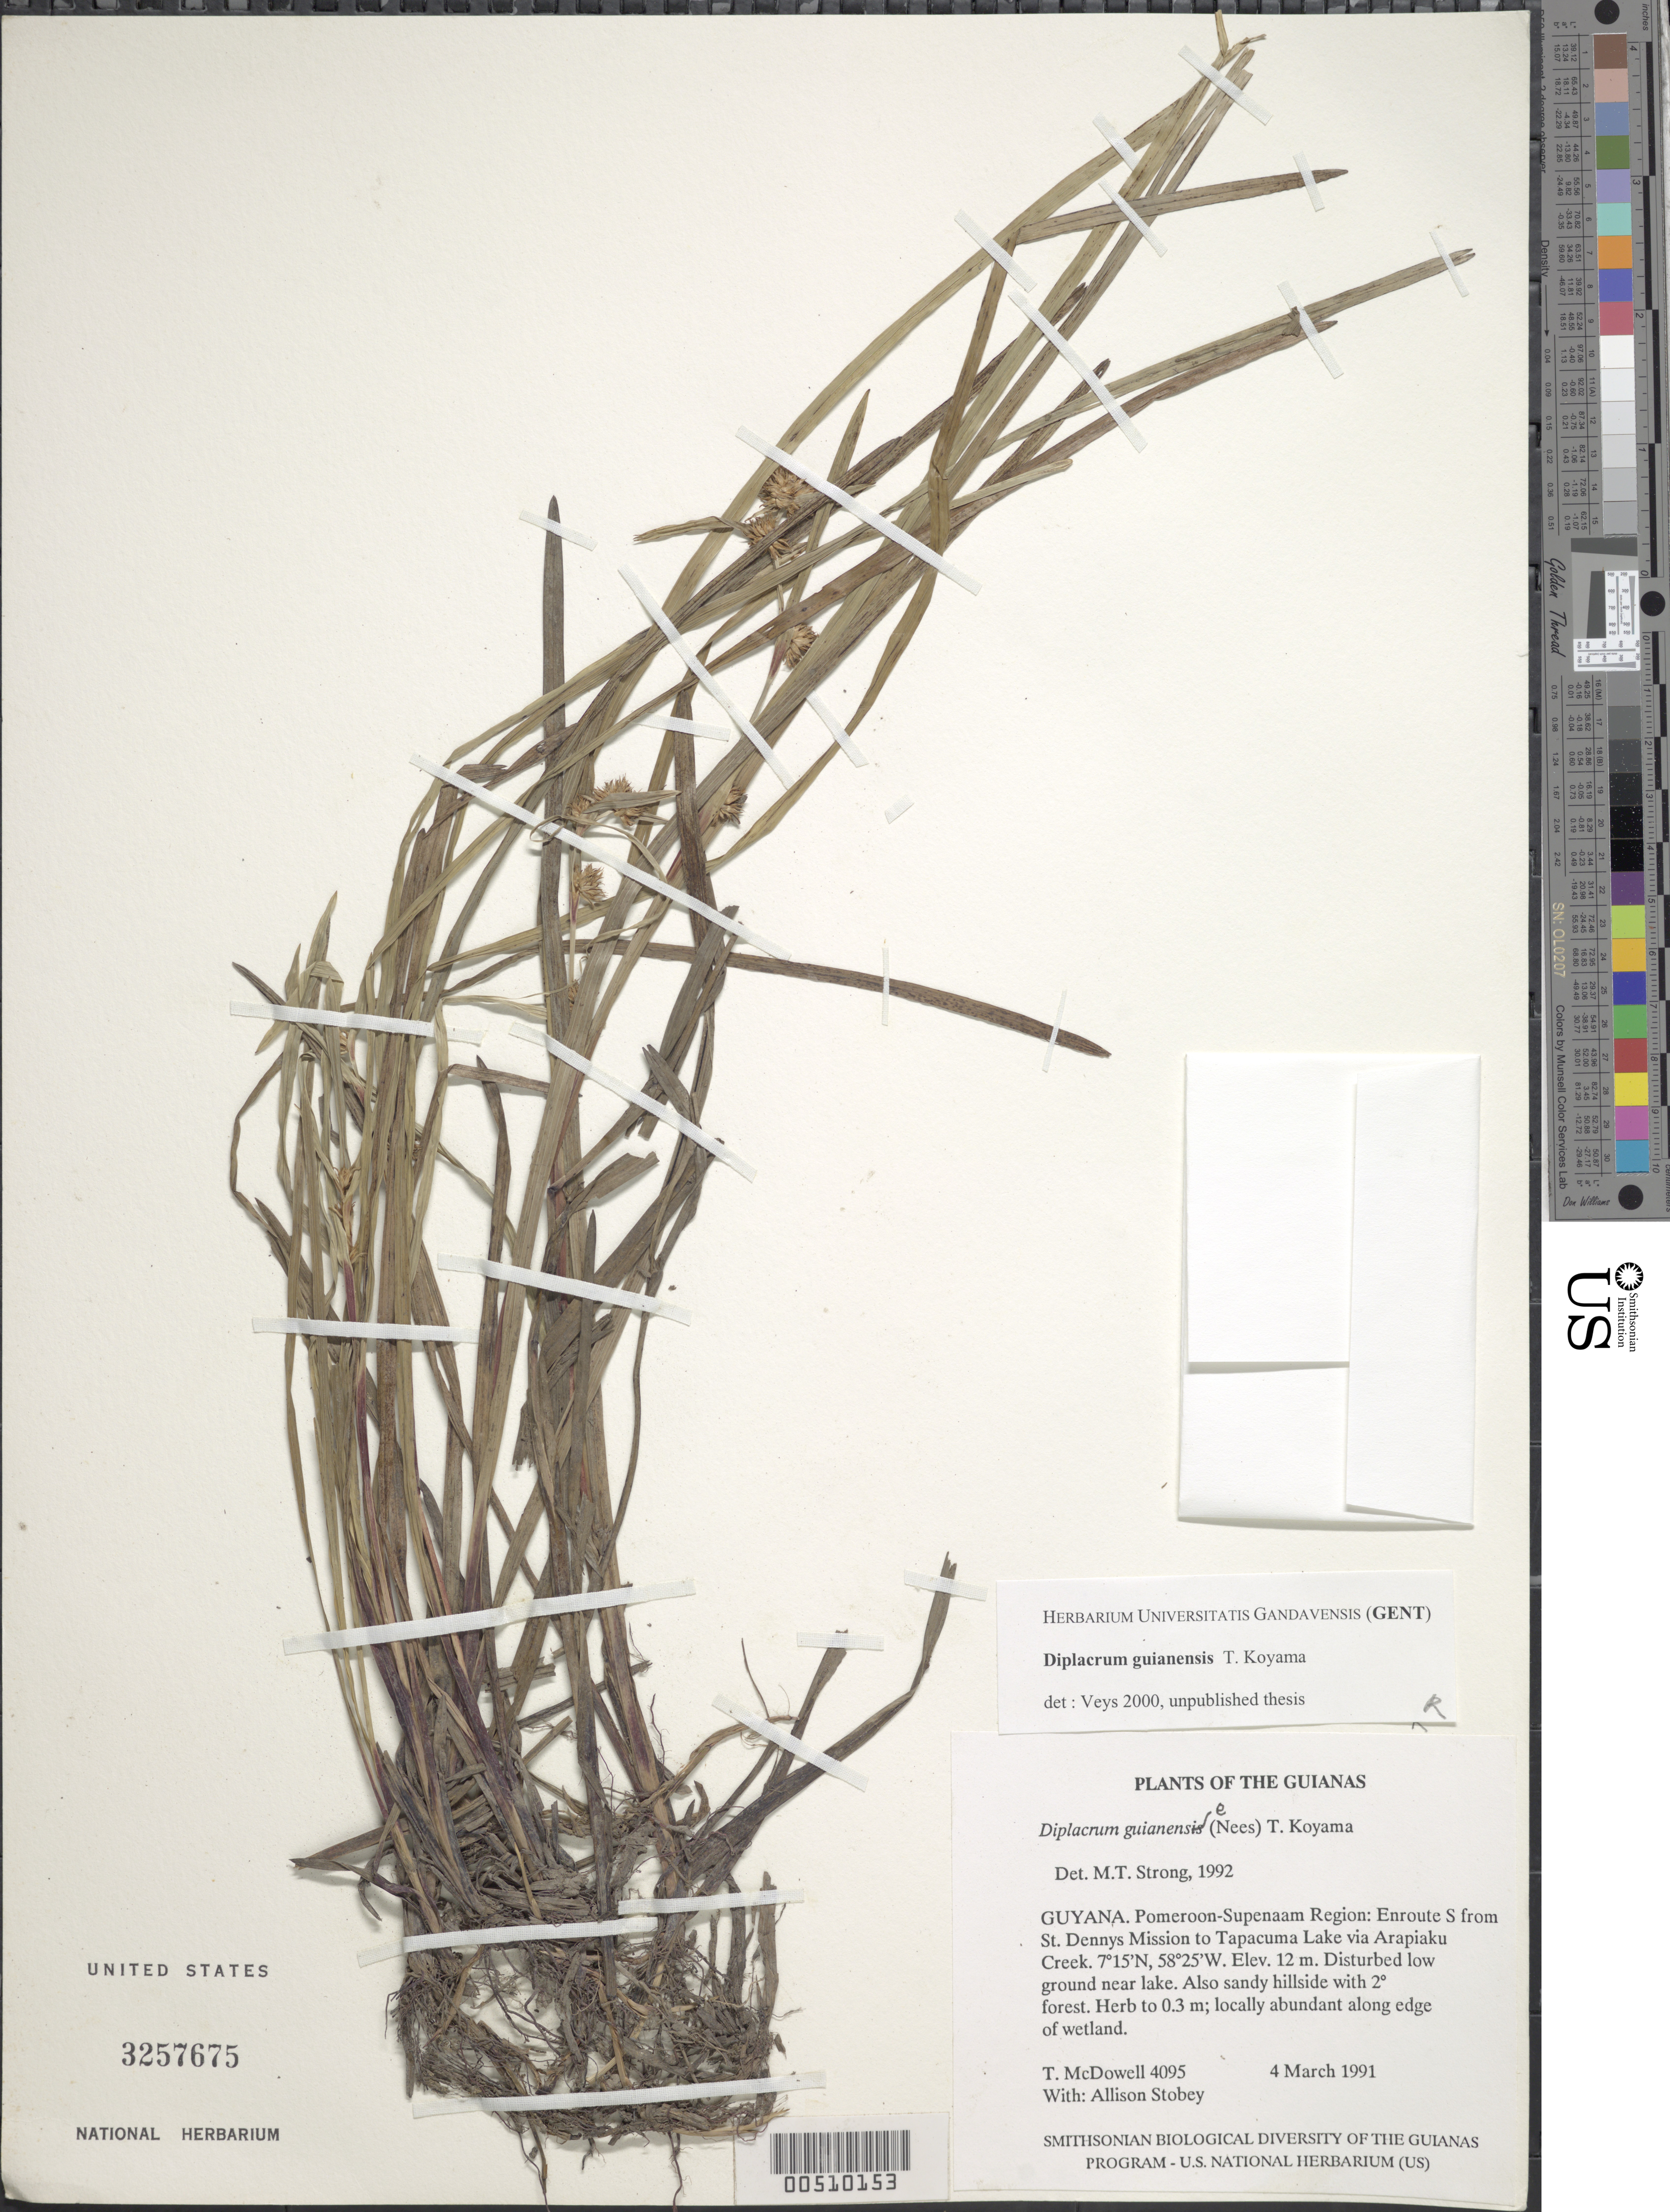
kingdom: Plantae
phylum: Tracheophyta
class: Liliopsida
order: Poales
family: Cyperaceae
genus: Diplacrum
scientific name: Diplacrum guianense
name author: (Nees) T. Koyama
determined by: Strong, M. T., (US), Smithsonian Institution - National Museum of Natural History (UNITED STATES)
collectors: T. McDowell & A. Stobey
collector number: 4095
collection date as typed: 04 Mar 1991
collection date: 1991-03-04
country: Guyana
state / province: Pomeroon-Supenaam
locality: Enroute S from St. Dennys Mission to Tapacuma Lake via Arapiaku Creek.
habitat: Disturbed low ground near lake; along edge of wetland.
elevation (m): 12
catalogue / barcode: US 3257675